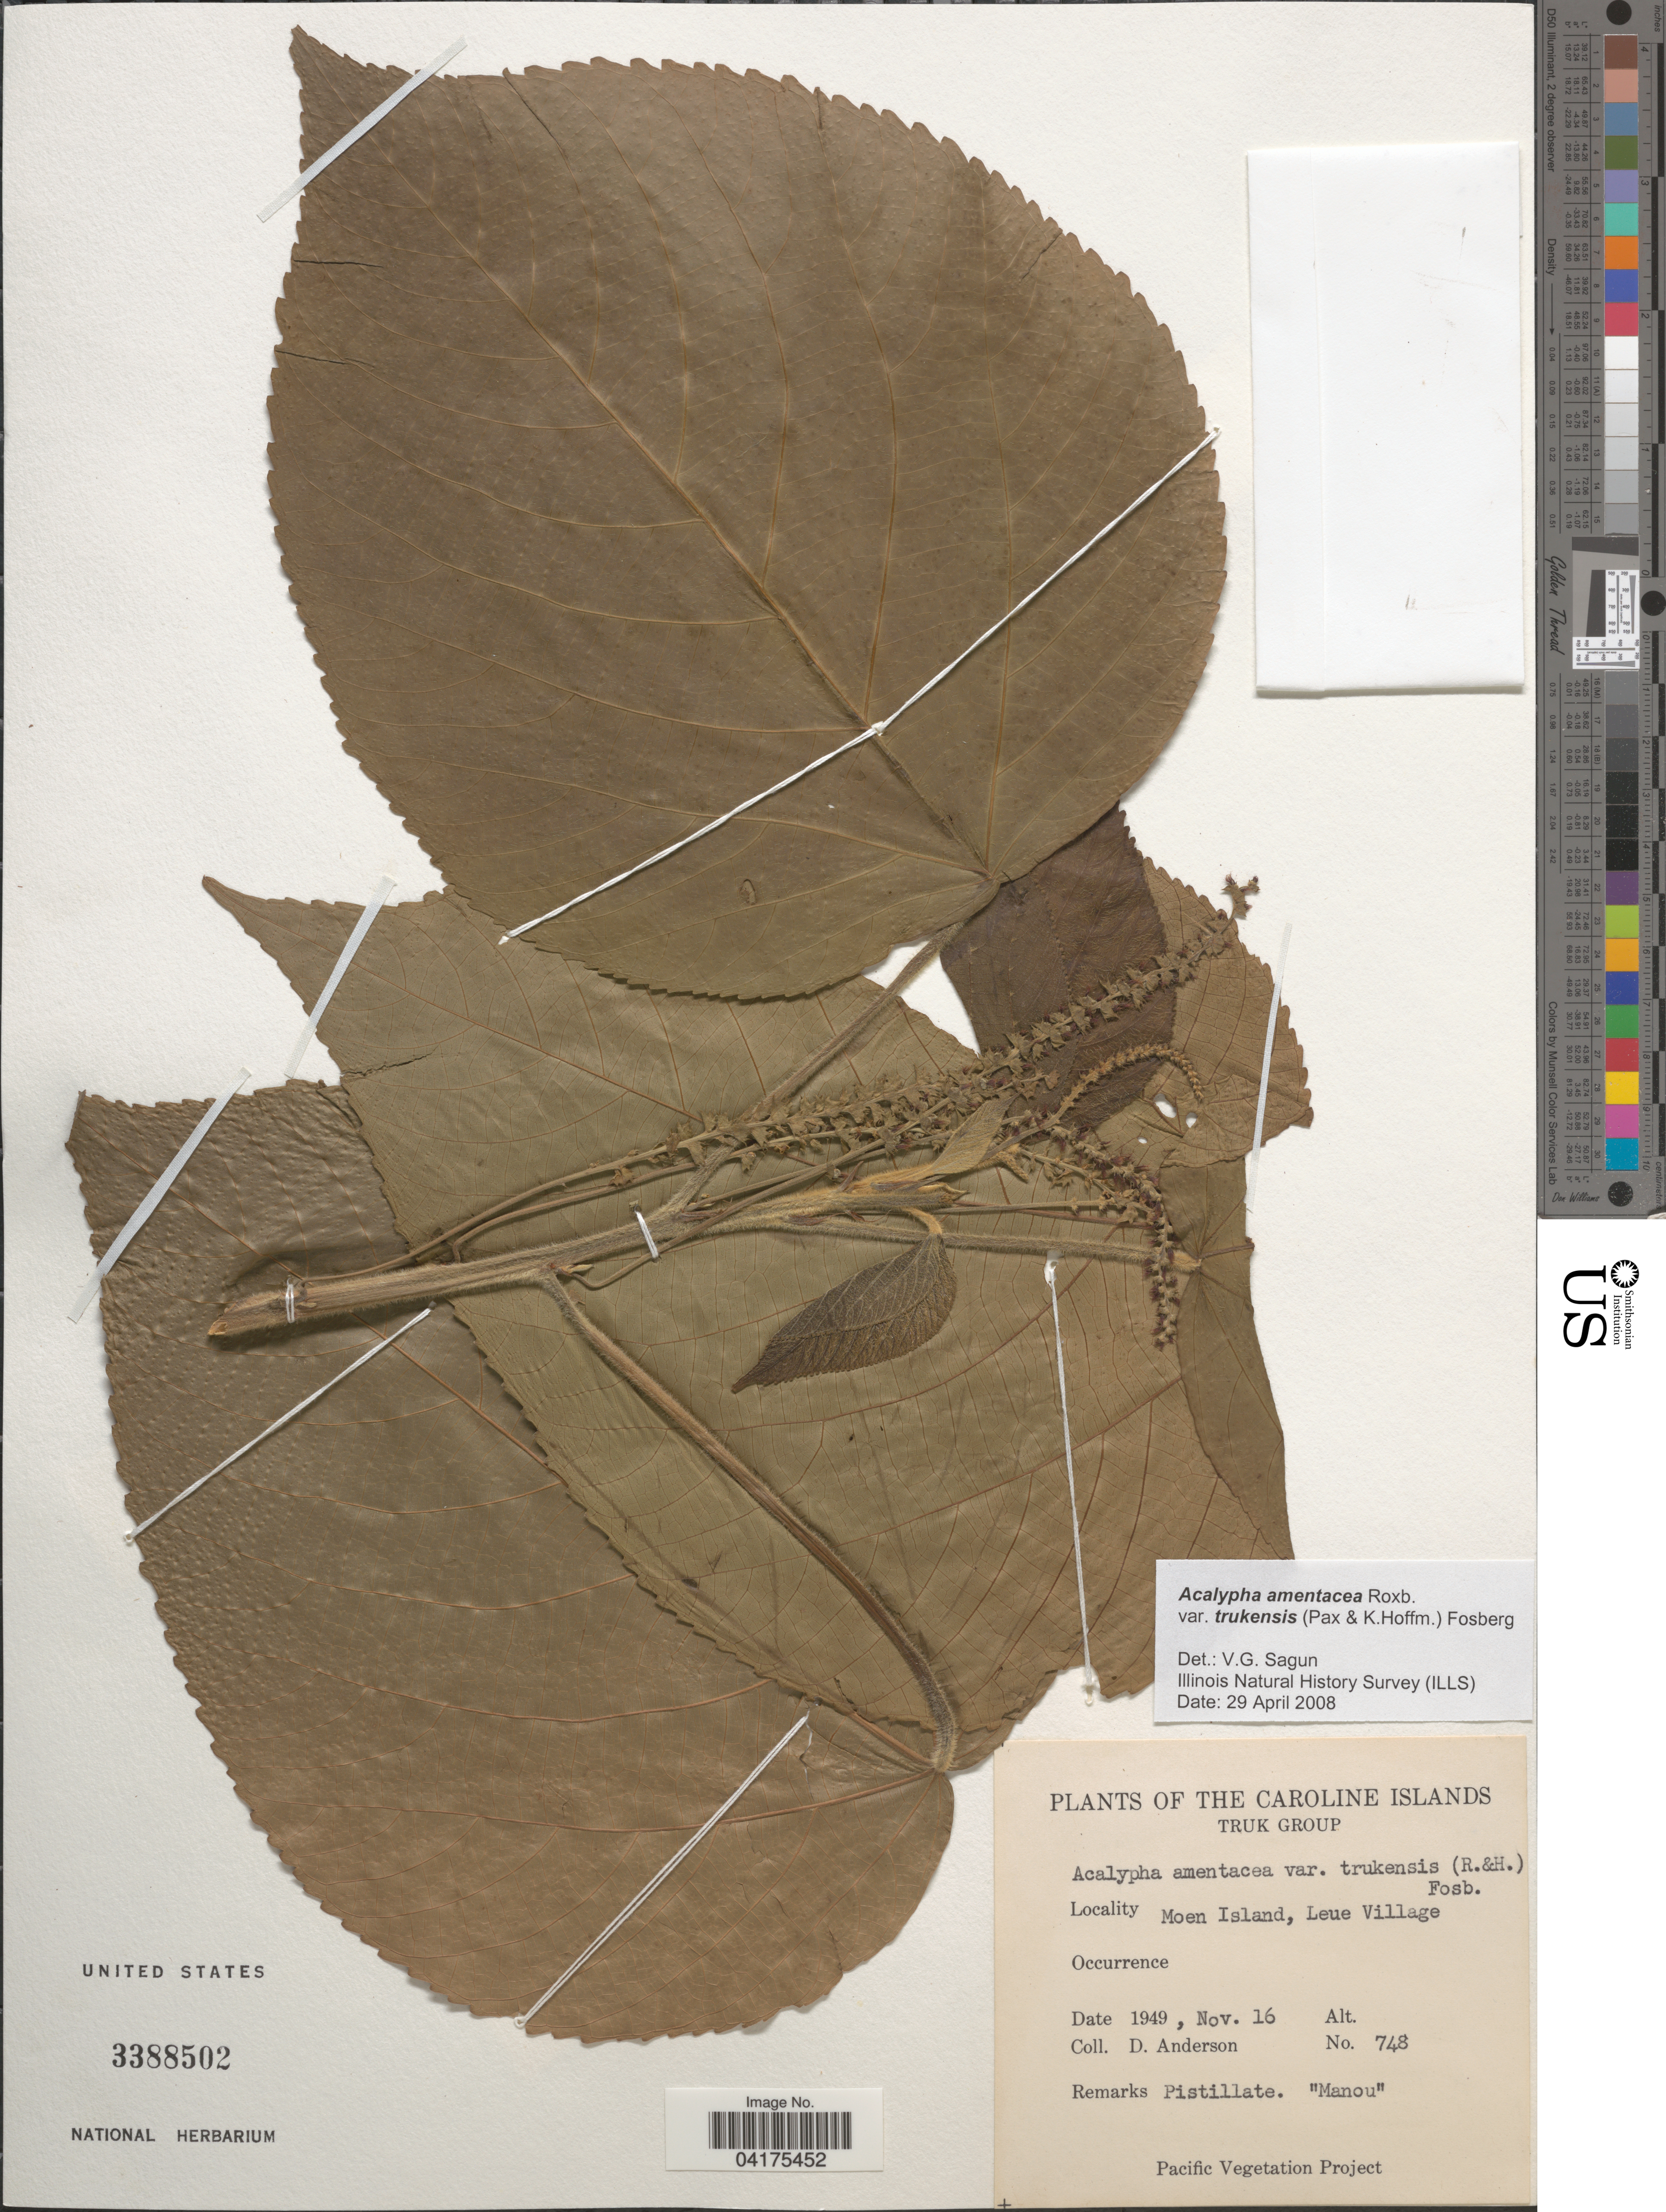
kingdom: Plantae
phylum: Tracheophyta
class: Magnoliopsida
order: Malpighiales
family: Euphorbiaceae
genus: Acalypha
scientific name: Acalypha amentacea var. trukensis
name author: (Pax & Hoffm.) Fosberg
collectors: D. Anderson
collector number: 748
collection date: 1949-11-16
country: Micronesia, Federated States of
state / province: Truk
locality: The Caroline Islands. Truk Group. Moen Island, Leue Village.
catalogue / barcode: US 3388502